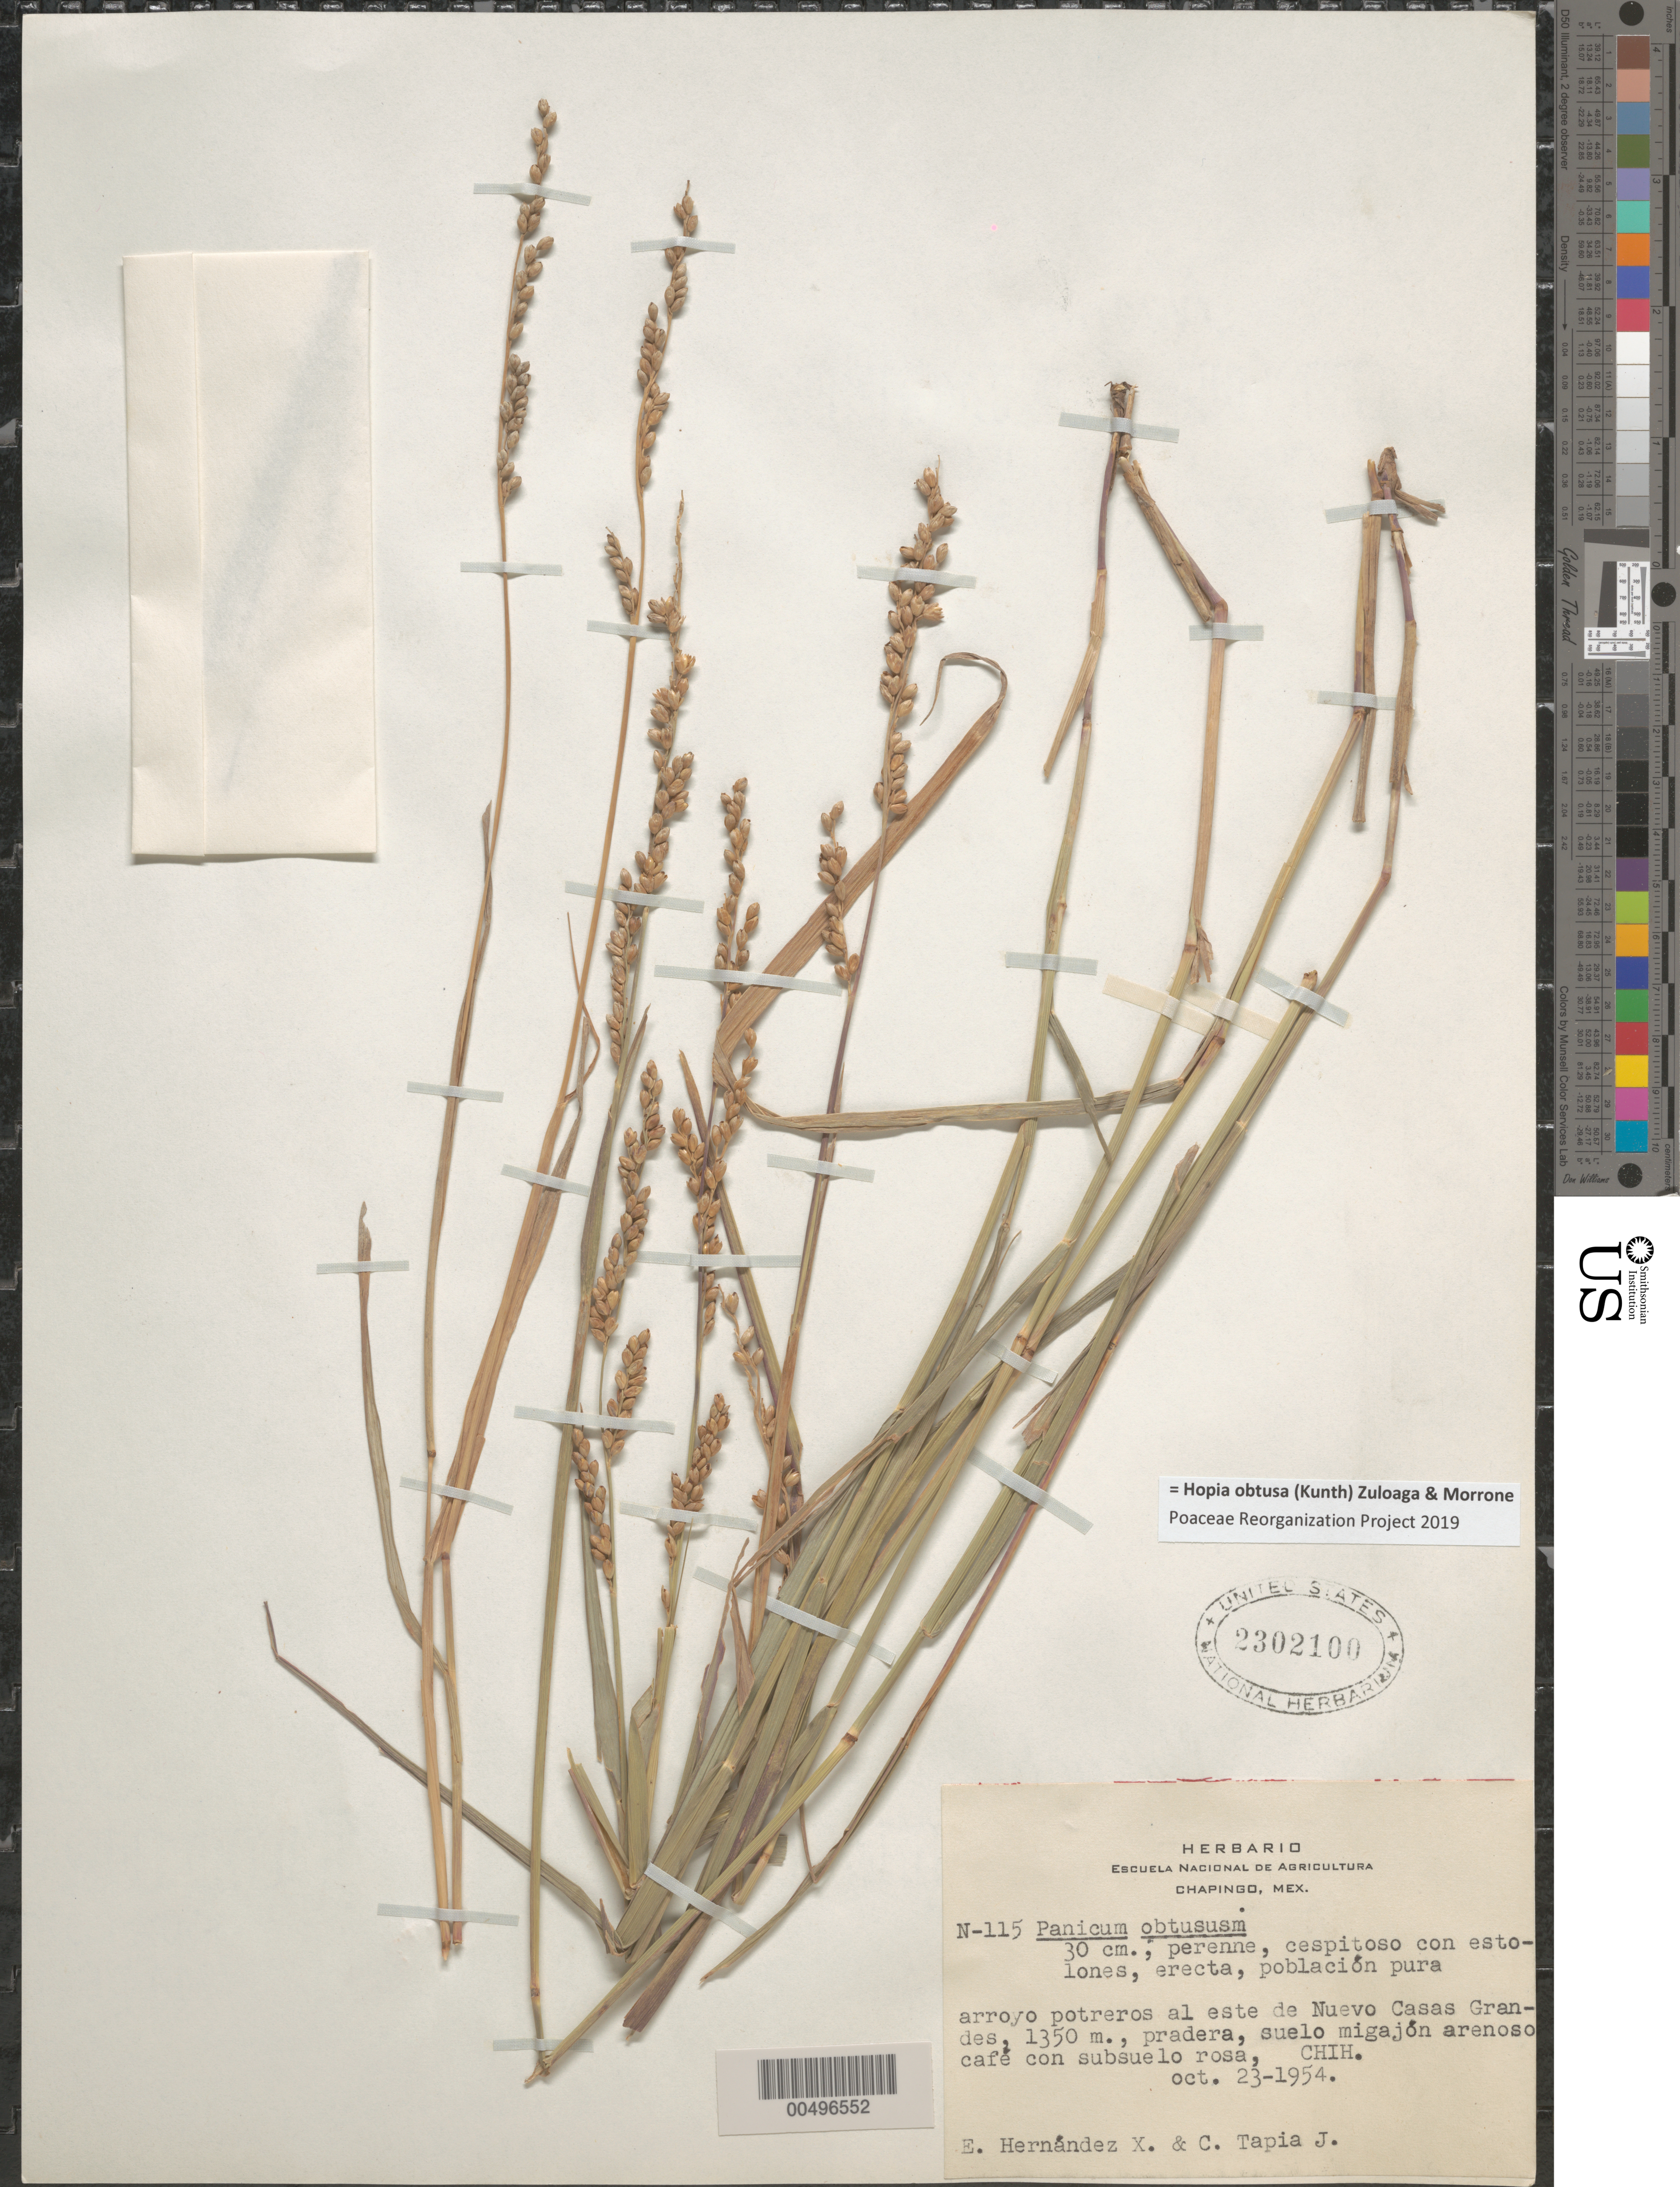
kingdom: Plantae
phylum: Tracheophyta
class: Liliopsida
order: Poales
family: Poaceae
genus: Panicum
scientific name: Panicum obtusum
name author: Kunth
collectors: E. I. Hernández-X. & C. Tapia-J.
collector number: N-115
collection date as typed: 23 Oct 1954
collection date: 1954-10-23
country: Mexico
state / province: Chihuahua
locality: Al E de Nuevo Casas Grandes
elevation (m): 1350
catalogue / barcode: US 2302100